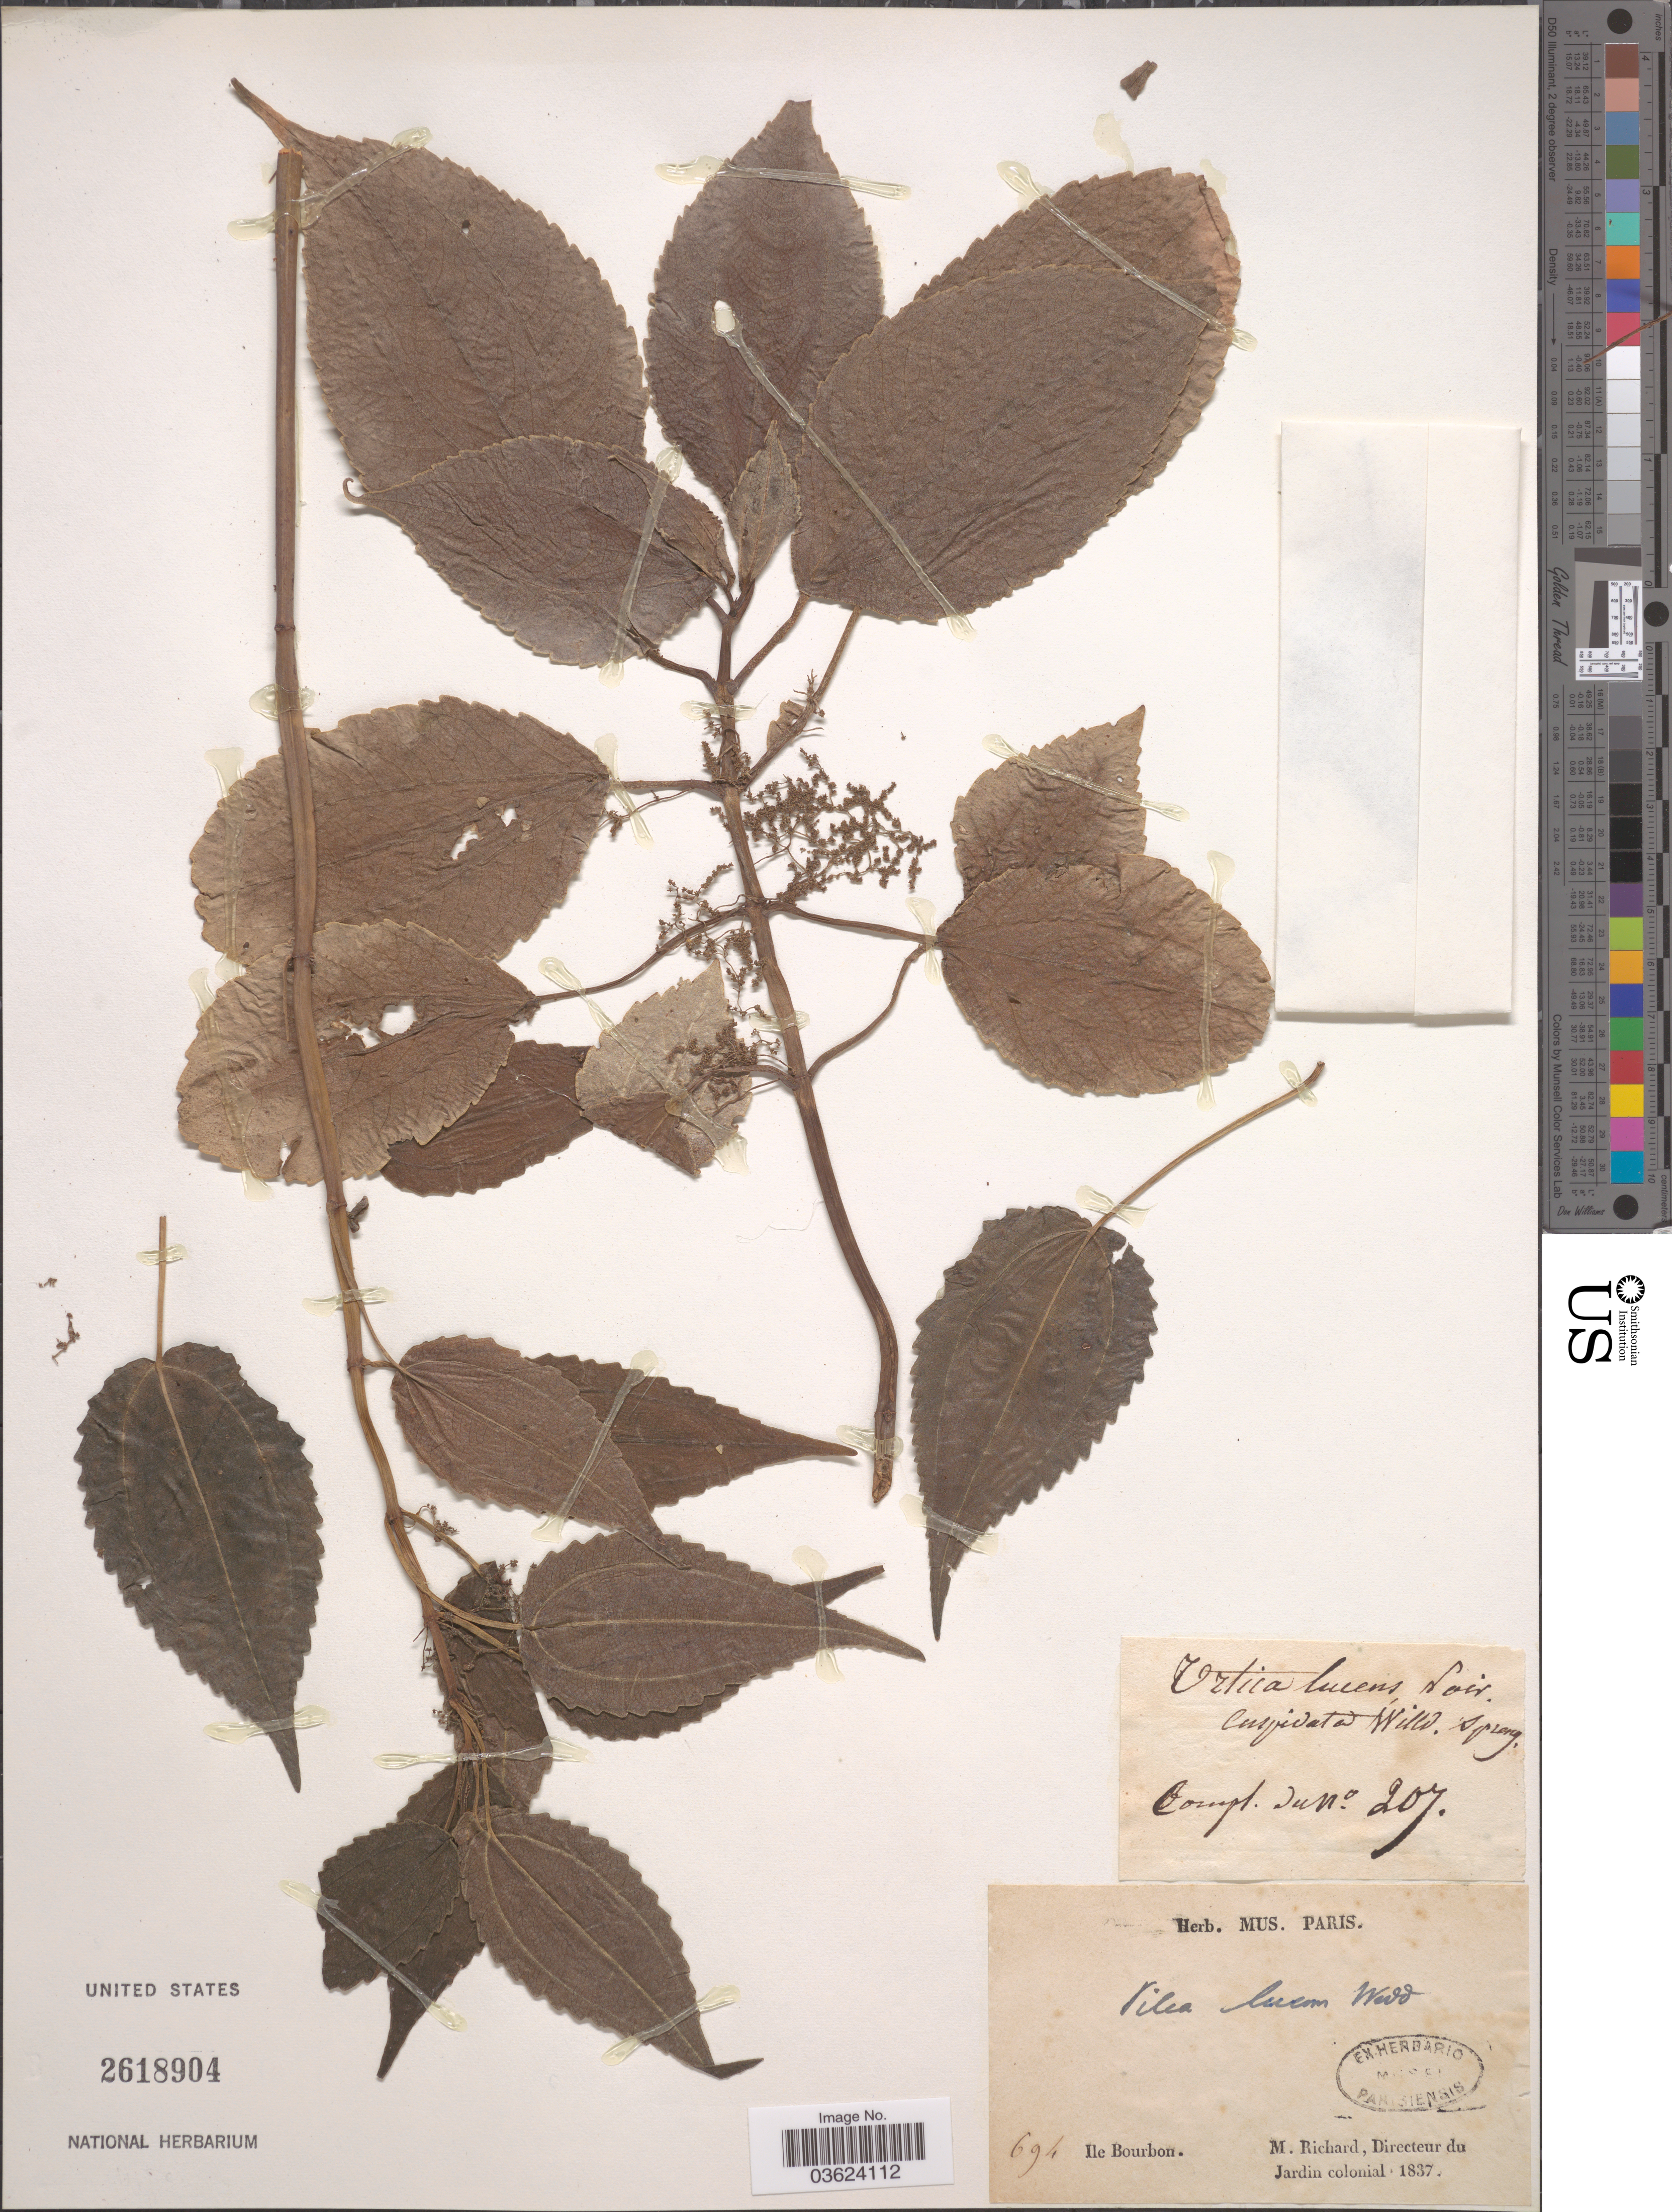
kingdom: Plantae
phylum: Tracheophyta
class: Magnoliopsida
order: Rosales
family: Urticaceae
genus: Pilea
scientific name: Pilea lucens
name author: (Poir.) Wedd.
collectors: M. Richard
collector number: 694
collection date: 1837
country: Reunion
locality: Ile Bourbon.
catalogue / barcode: US 2618904